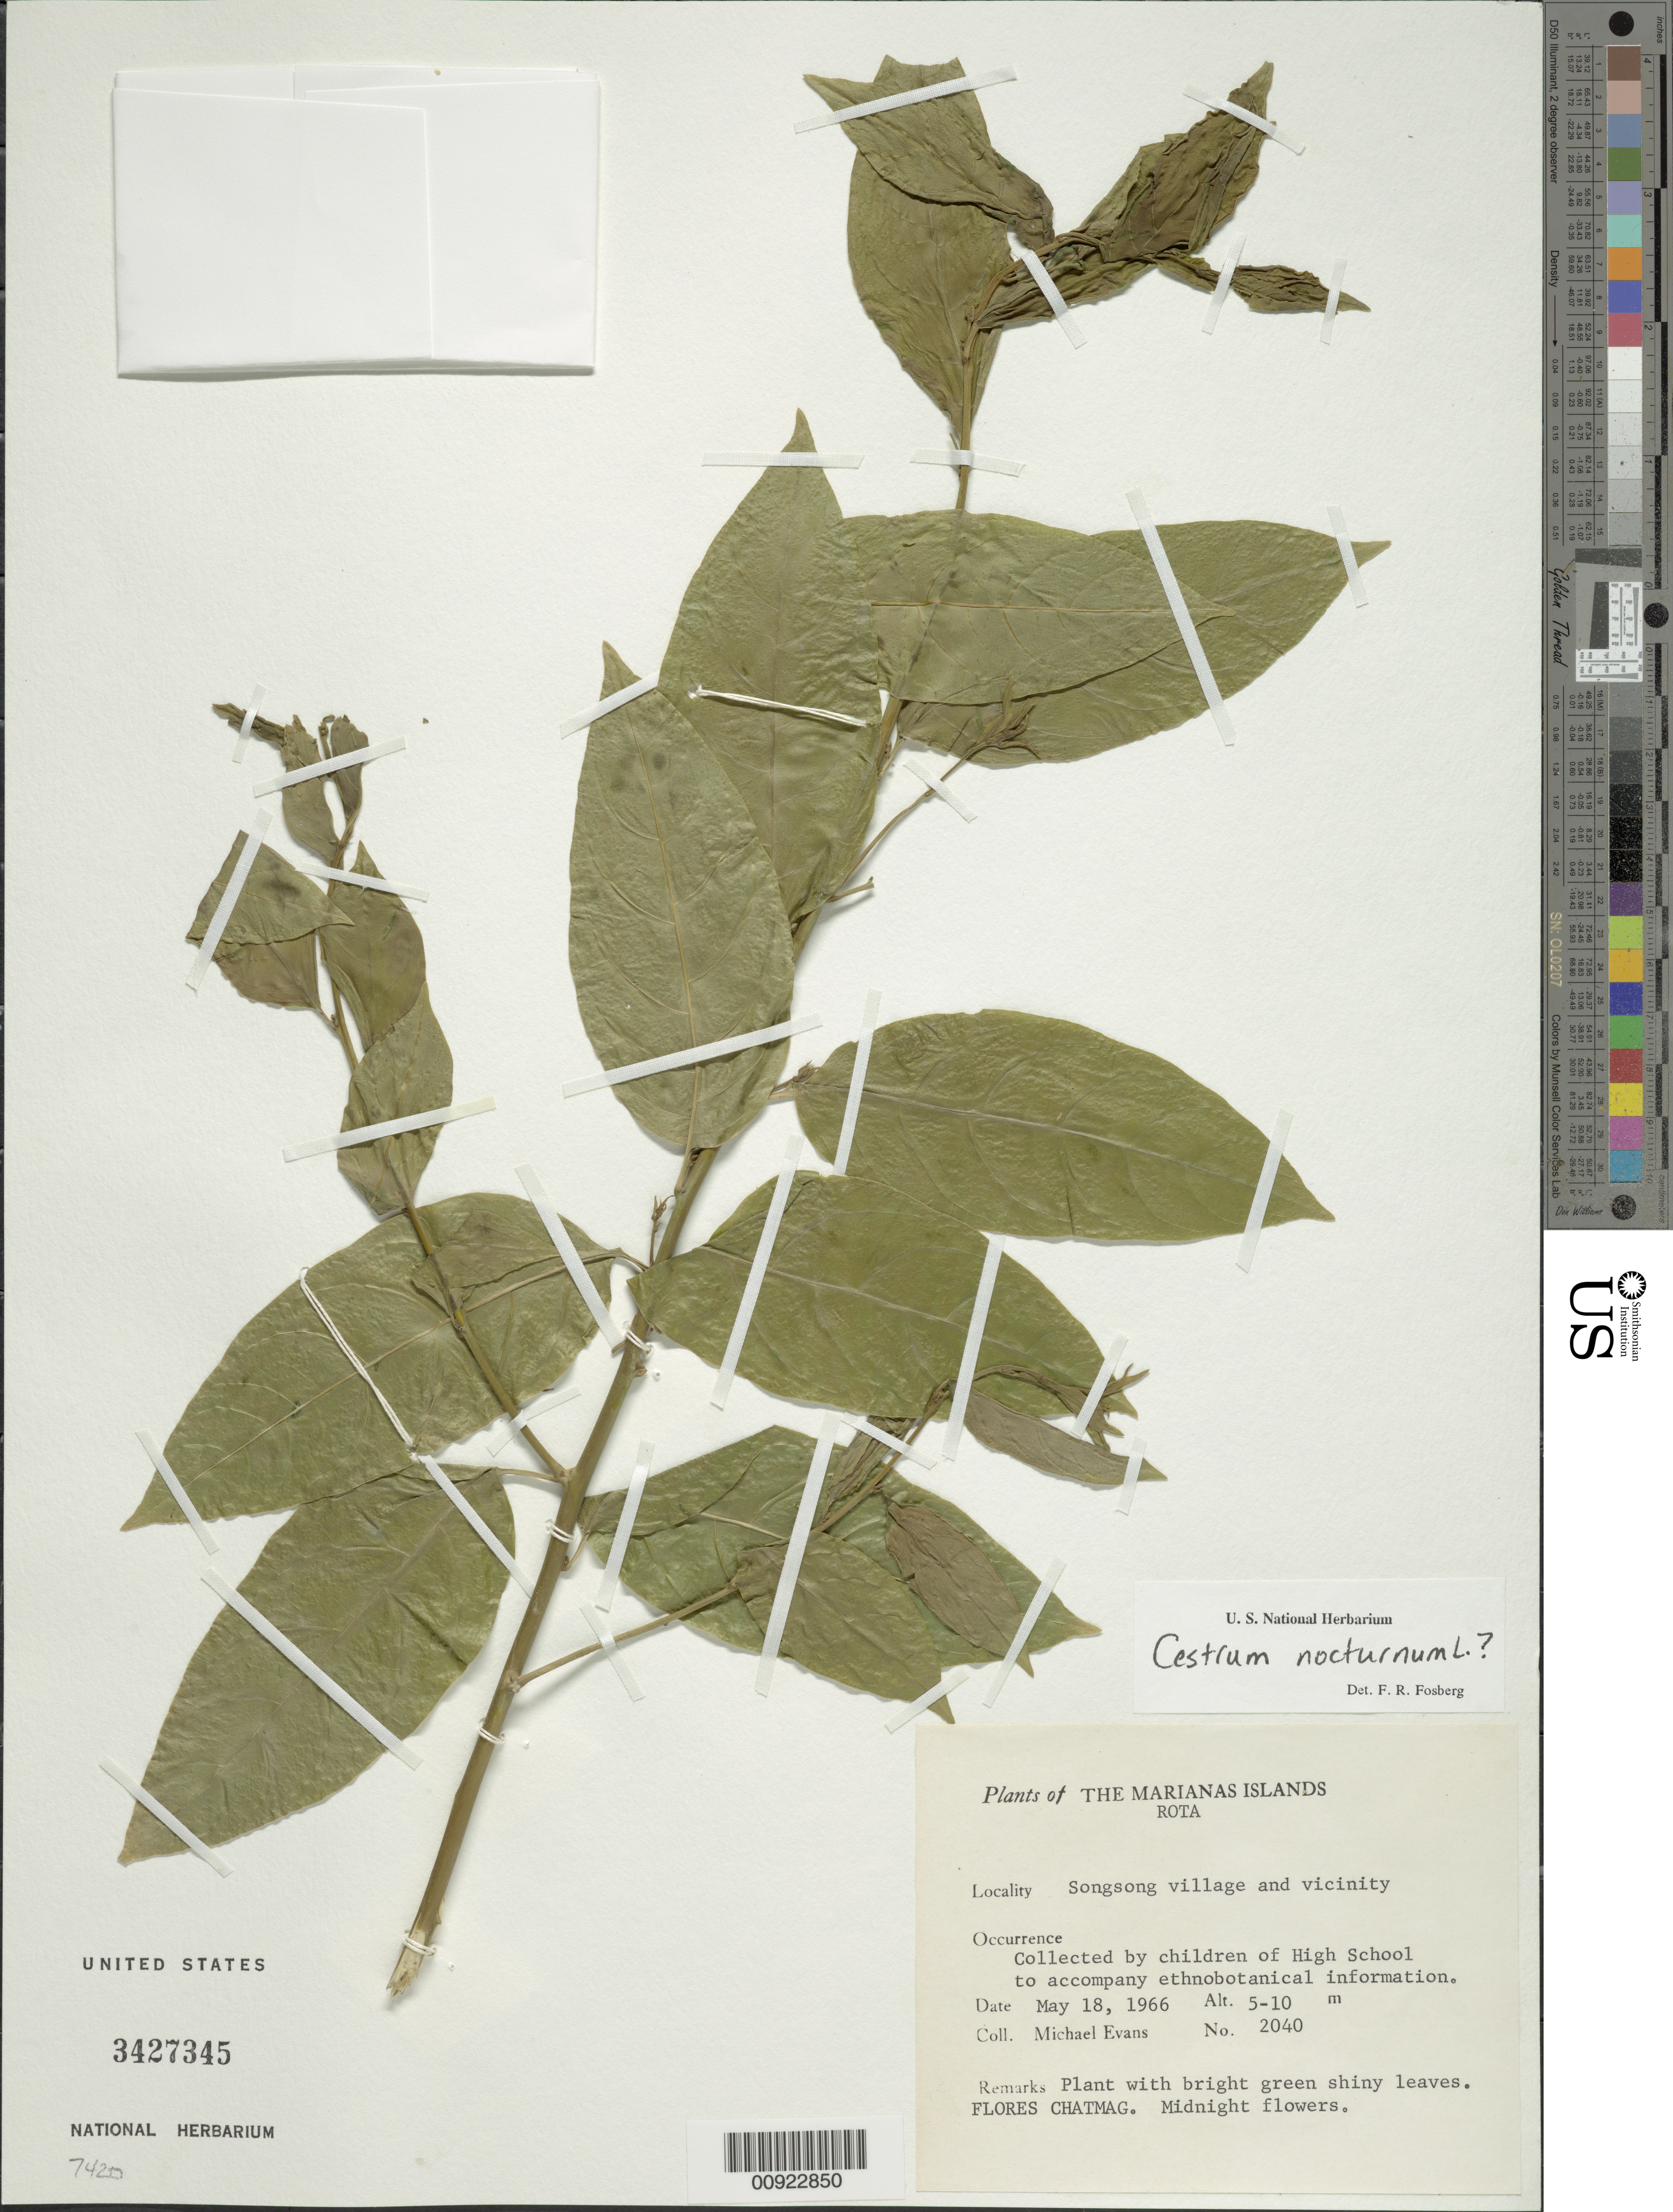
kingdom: Plantae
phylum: Tracheophyta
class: Magnoliopsida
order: Solanales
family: Solanaceae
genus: Cestrum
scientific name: Cestrum nocturnum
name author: L.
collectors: M. Evans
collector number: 2040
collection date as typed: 18 May 1966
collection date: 1966-05-18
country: Northern Mariana Islands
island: Rota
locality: Songsong village and vicinity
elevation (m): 5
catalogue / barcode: US 3427345